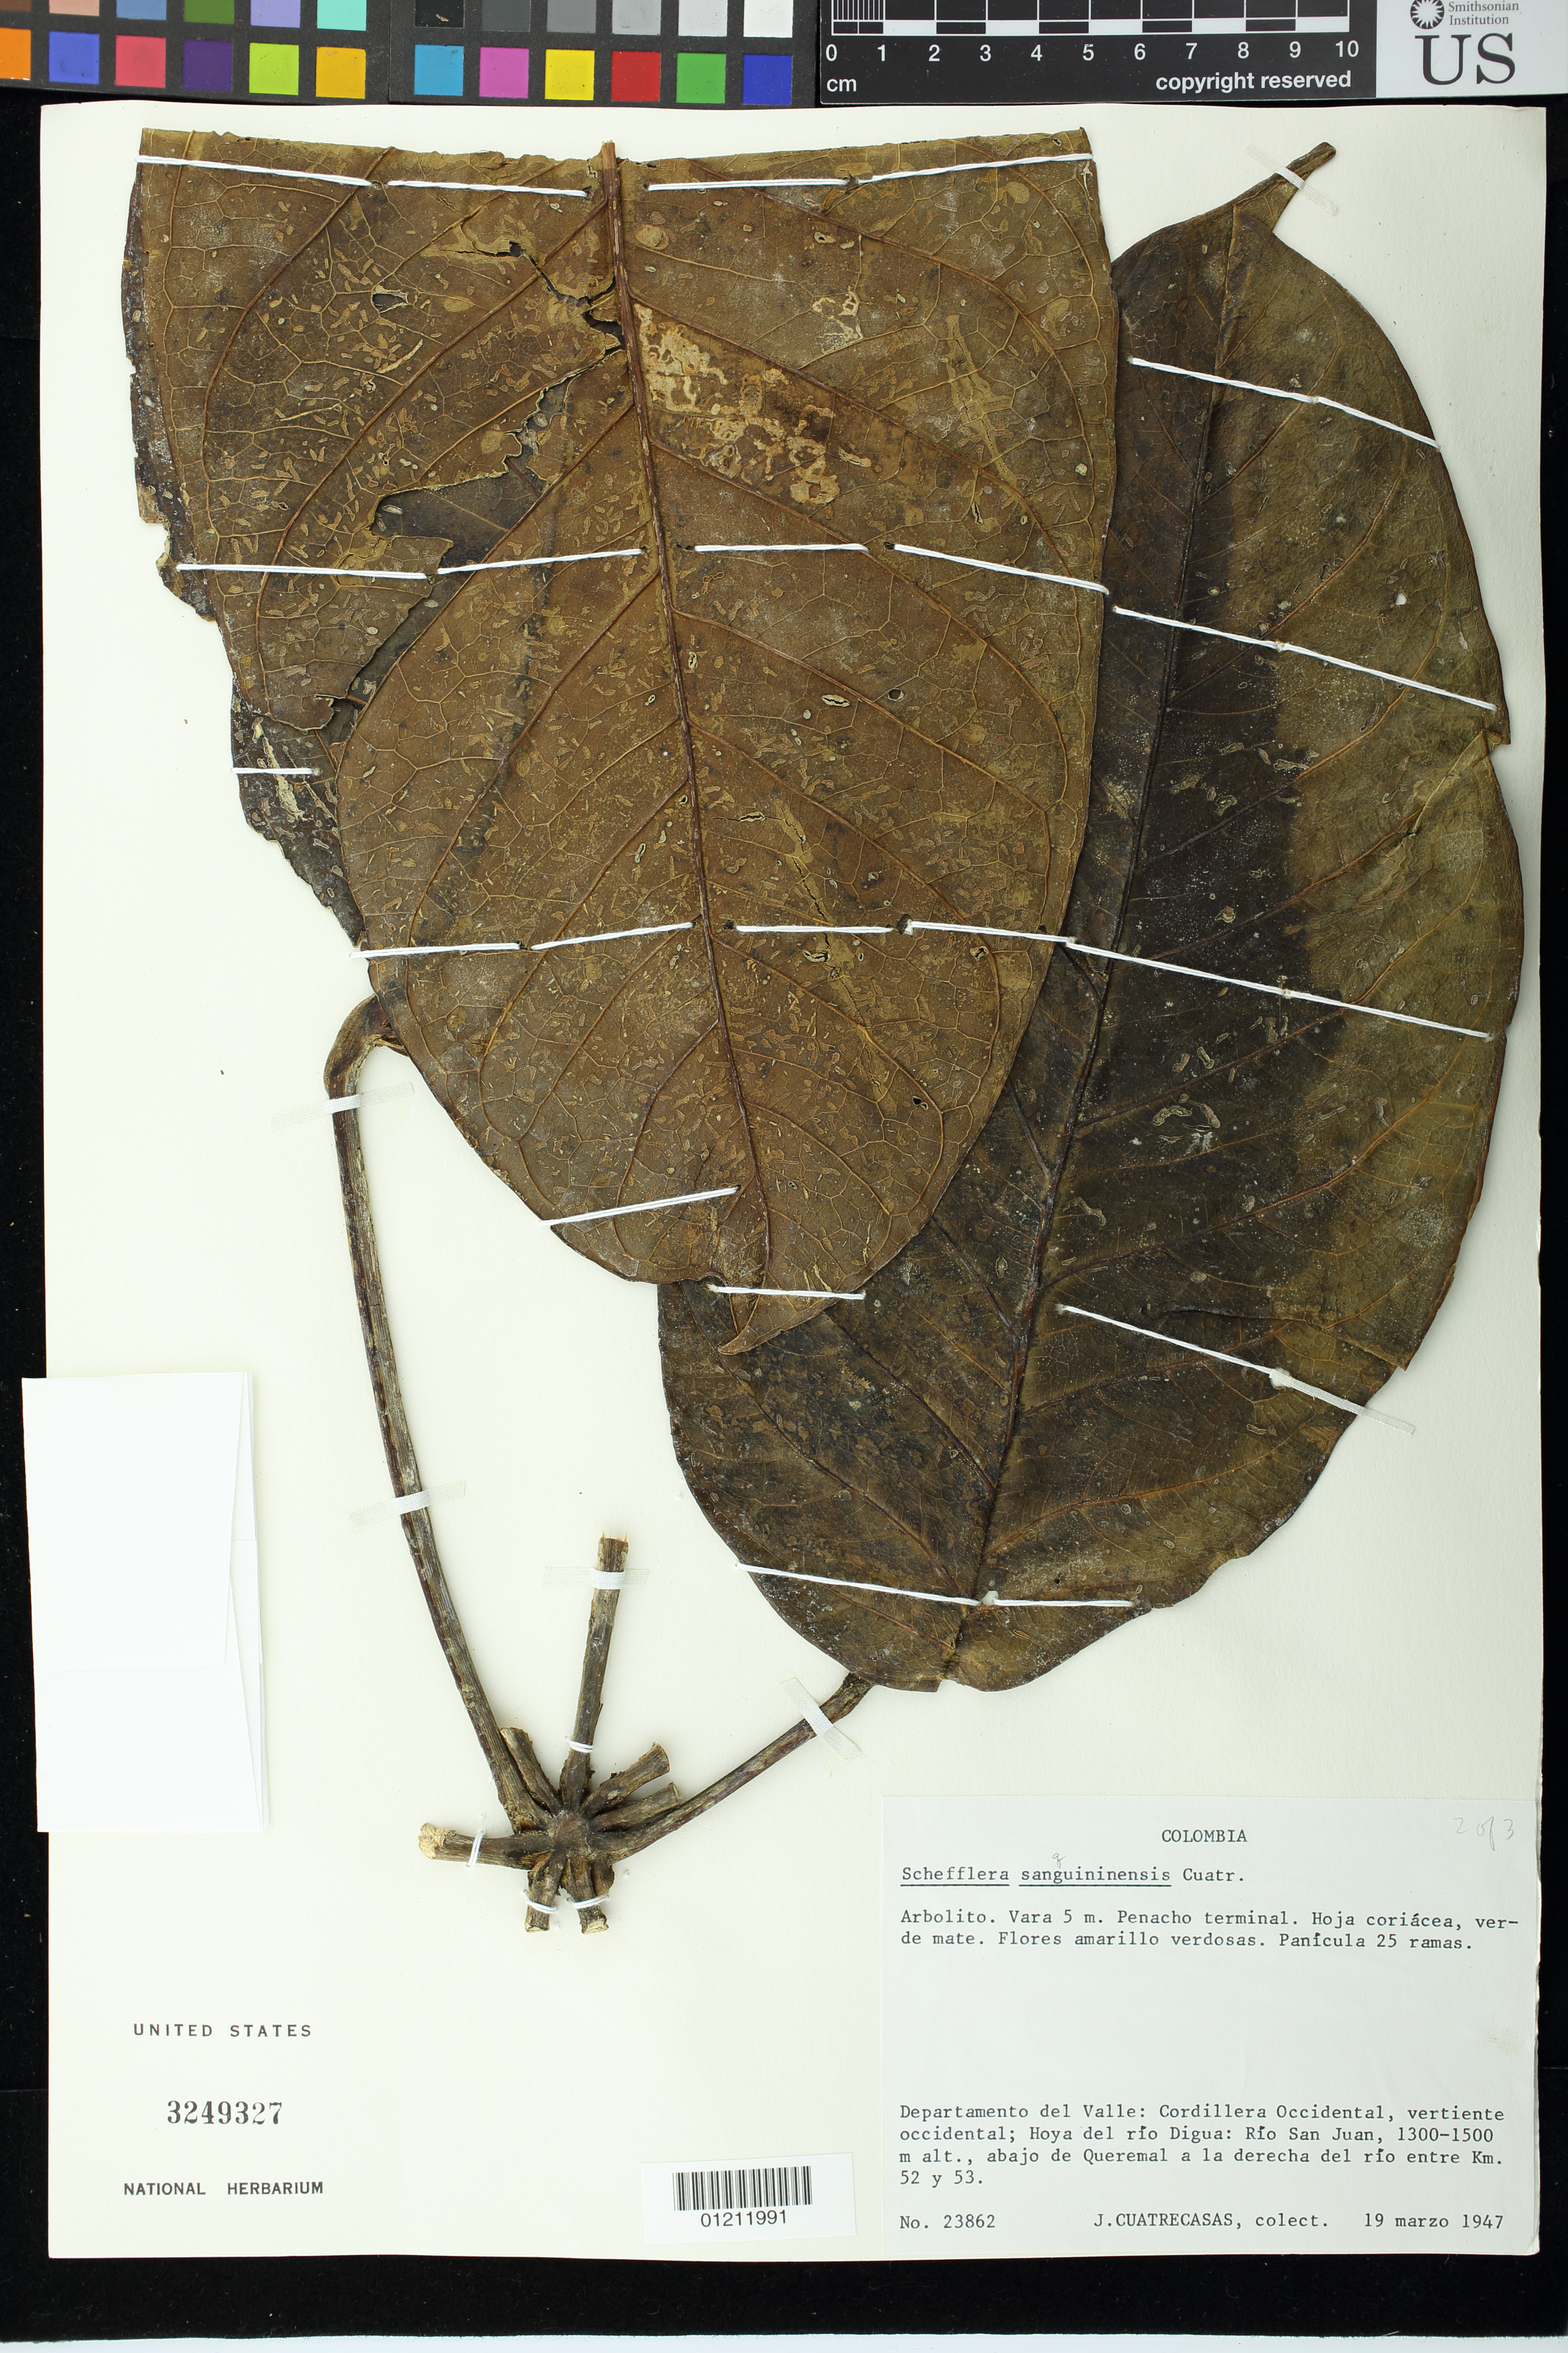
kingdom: Plantae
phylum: Tracheophyta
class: Magnoliopsida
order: Apiales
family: Araliaceae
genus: Schefflera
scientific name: Schefflera sphaerocoma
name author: (Benth.) Harms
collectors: J. Cuatrecasas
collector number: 23862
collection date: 1947-03-19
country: Colombia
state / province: Valle del Cauca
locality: Departamento del Valle: Cordillera Occidental, vertiente occidental; Hoya del río Digua: Río San Juan, abajo de Queremal a la derecha del río entre Km. 52 y 53.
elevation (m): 1300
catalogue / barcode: US 3249327